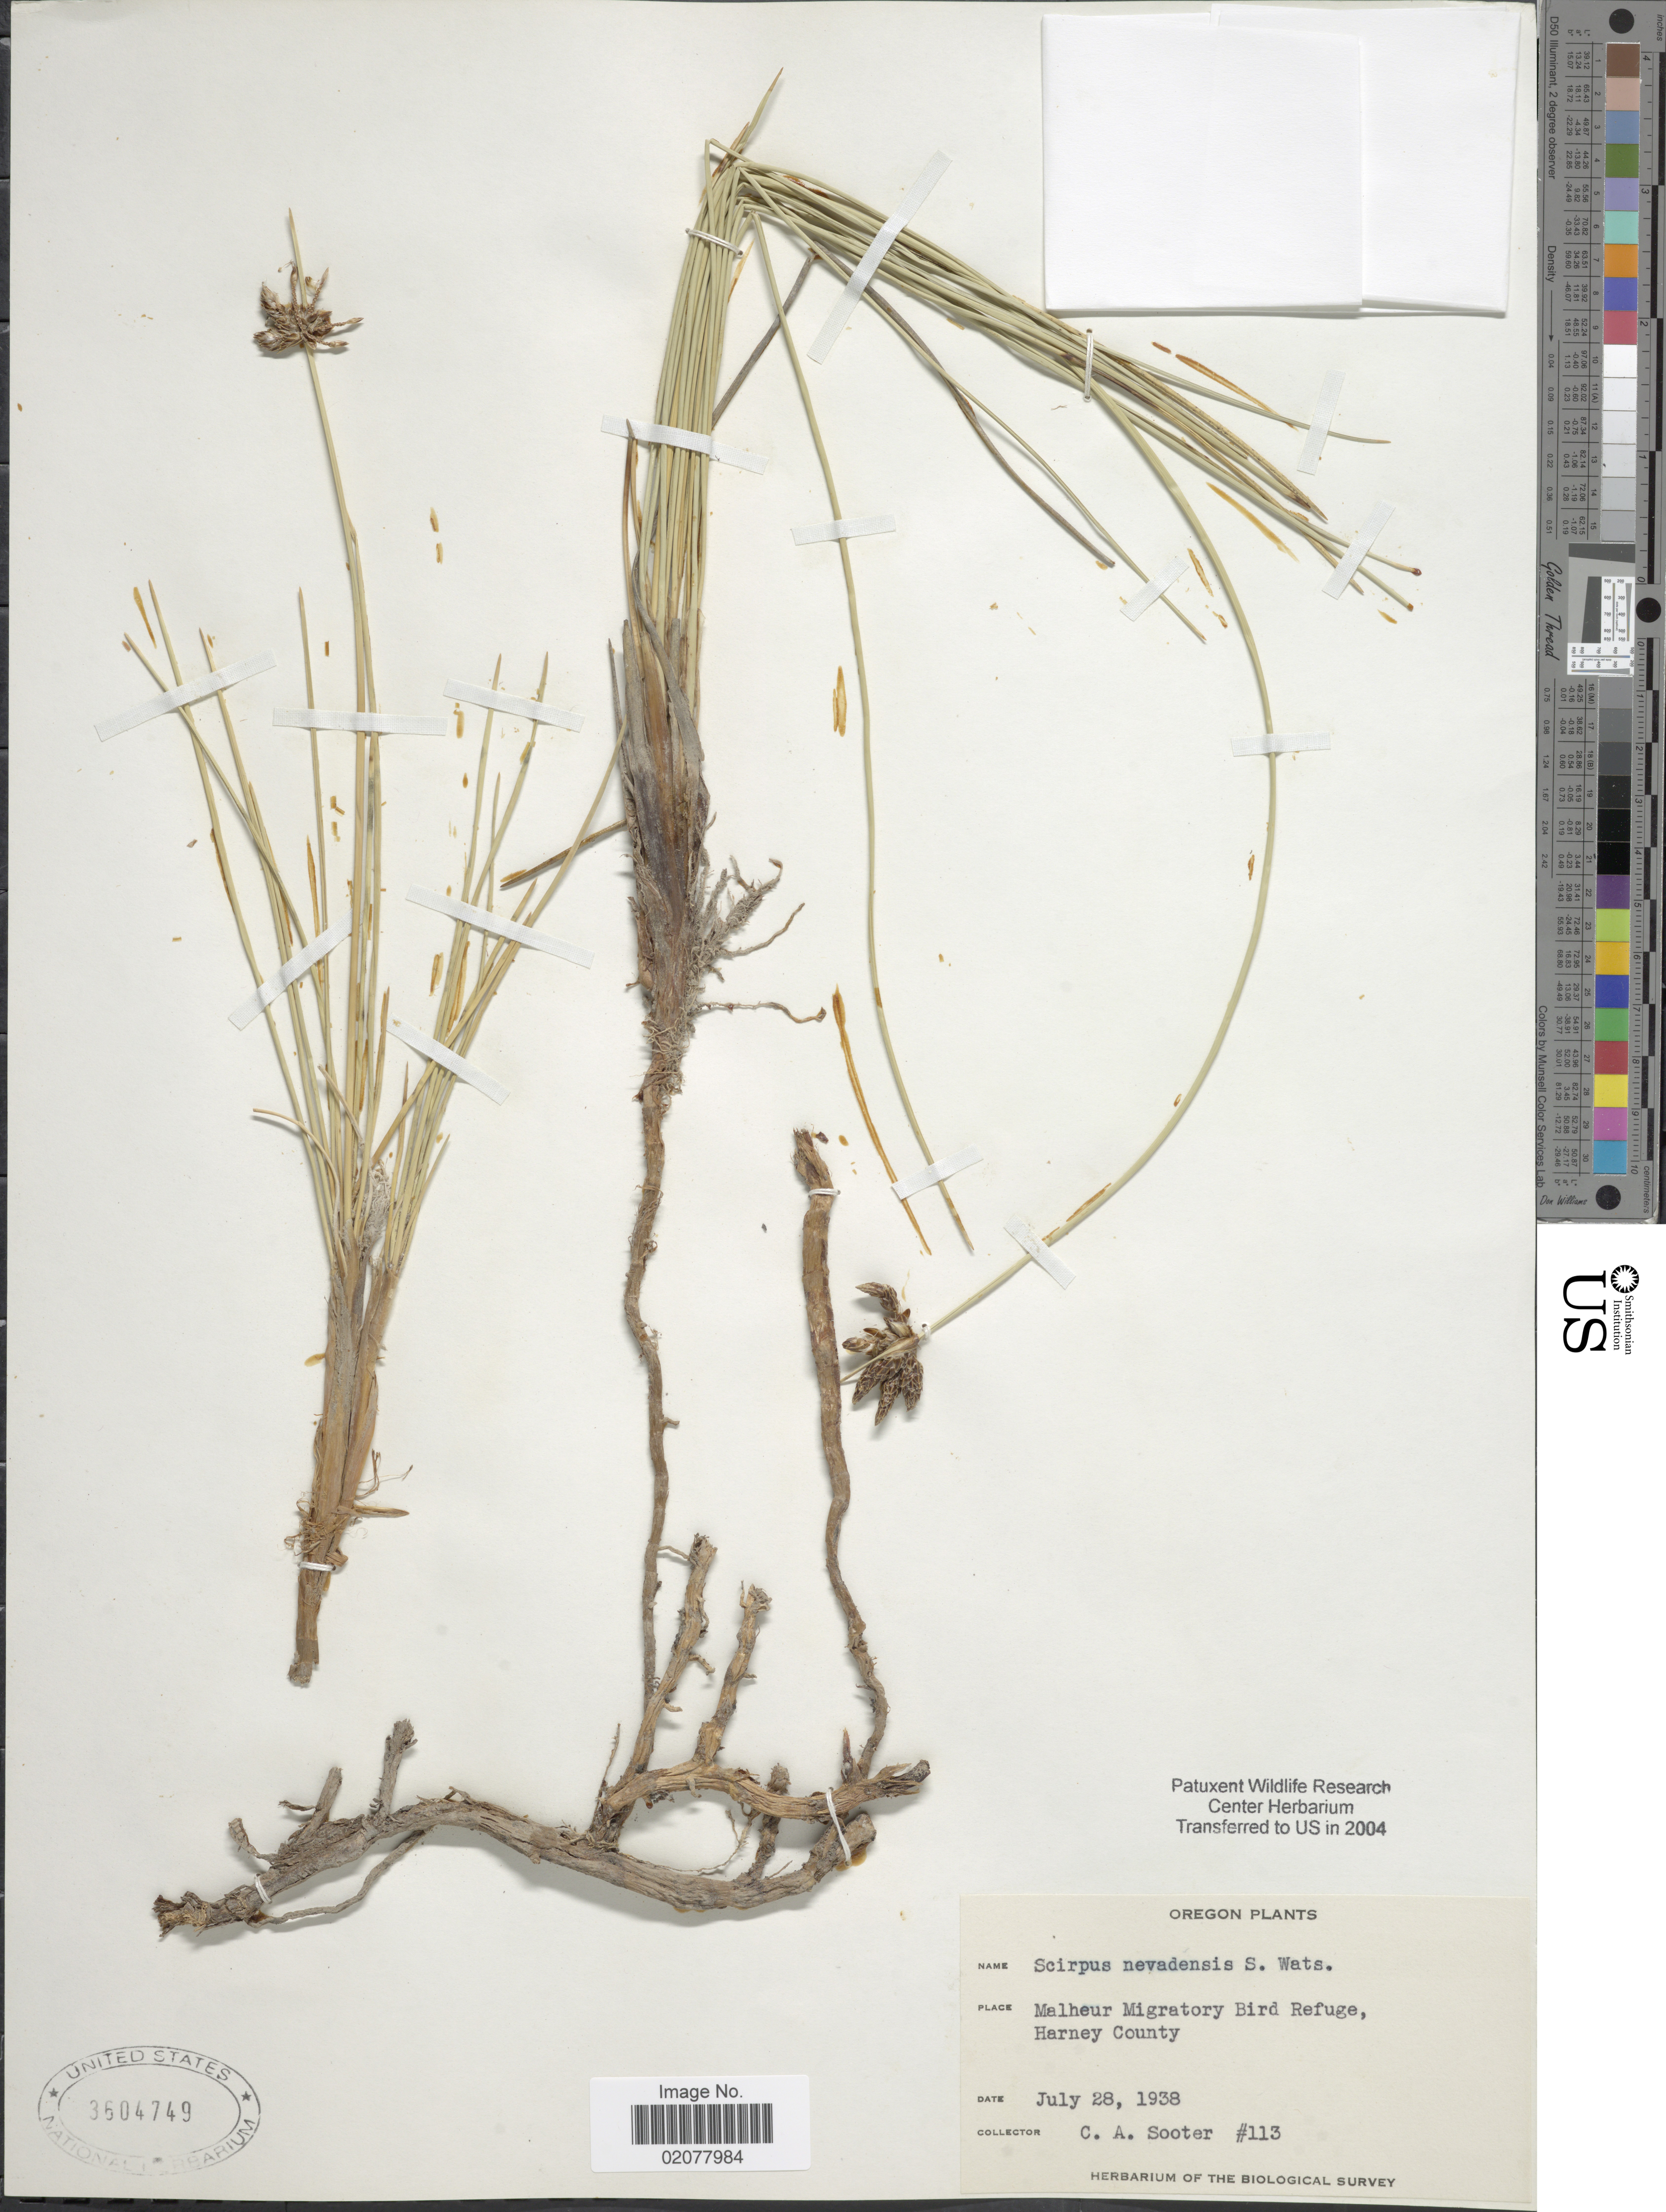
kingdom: Plantae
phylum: Tracheophyta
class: Liliopsida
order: Poales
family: Cyperaceae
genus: Amphiscirpus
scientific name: Amphiscirpus nevadensis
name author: (S. Watson) Oteng-Yeb.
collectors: C. Sooter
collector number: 113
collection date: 1938-07-28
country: United States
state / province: Oregon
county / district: Harney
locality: Malheur Migratory Bird Refuge, Harney County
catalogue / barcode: US 3604749